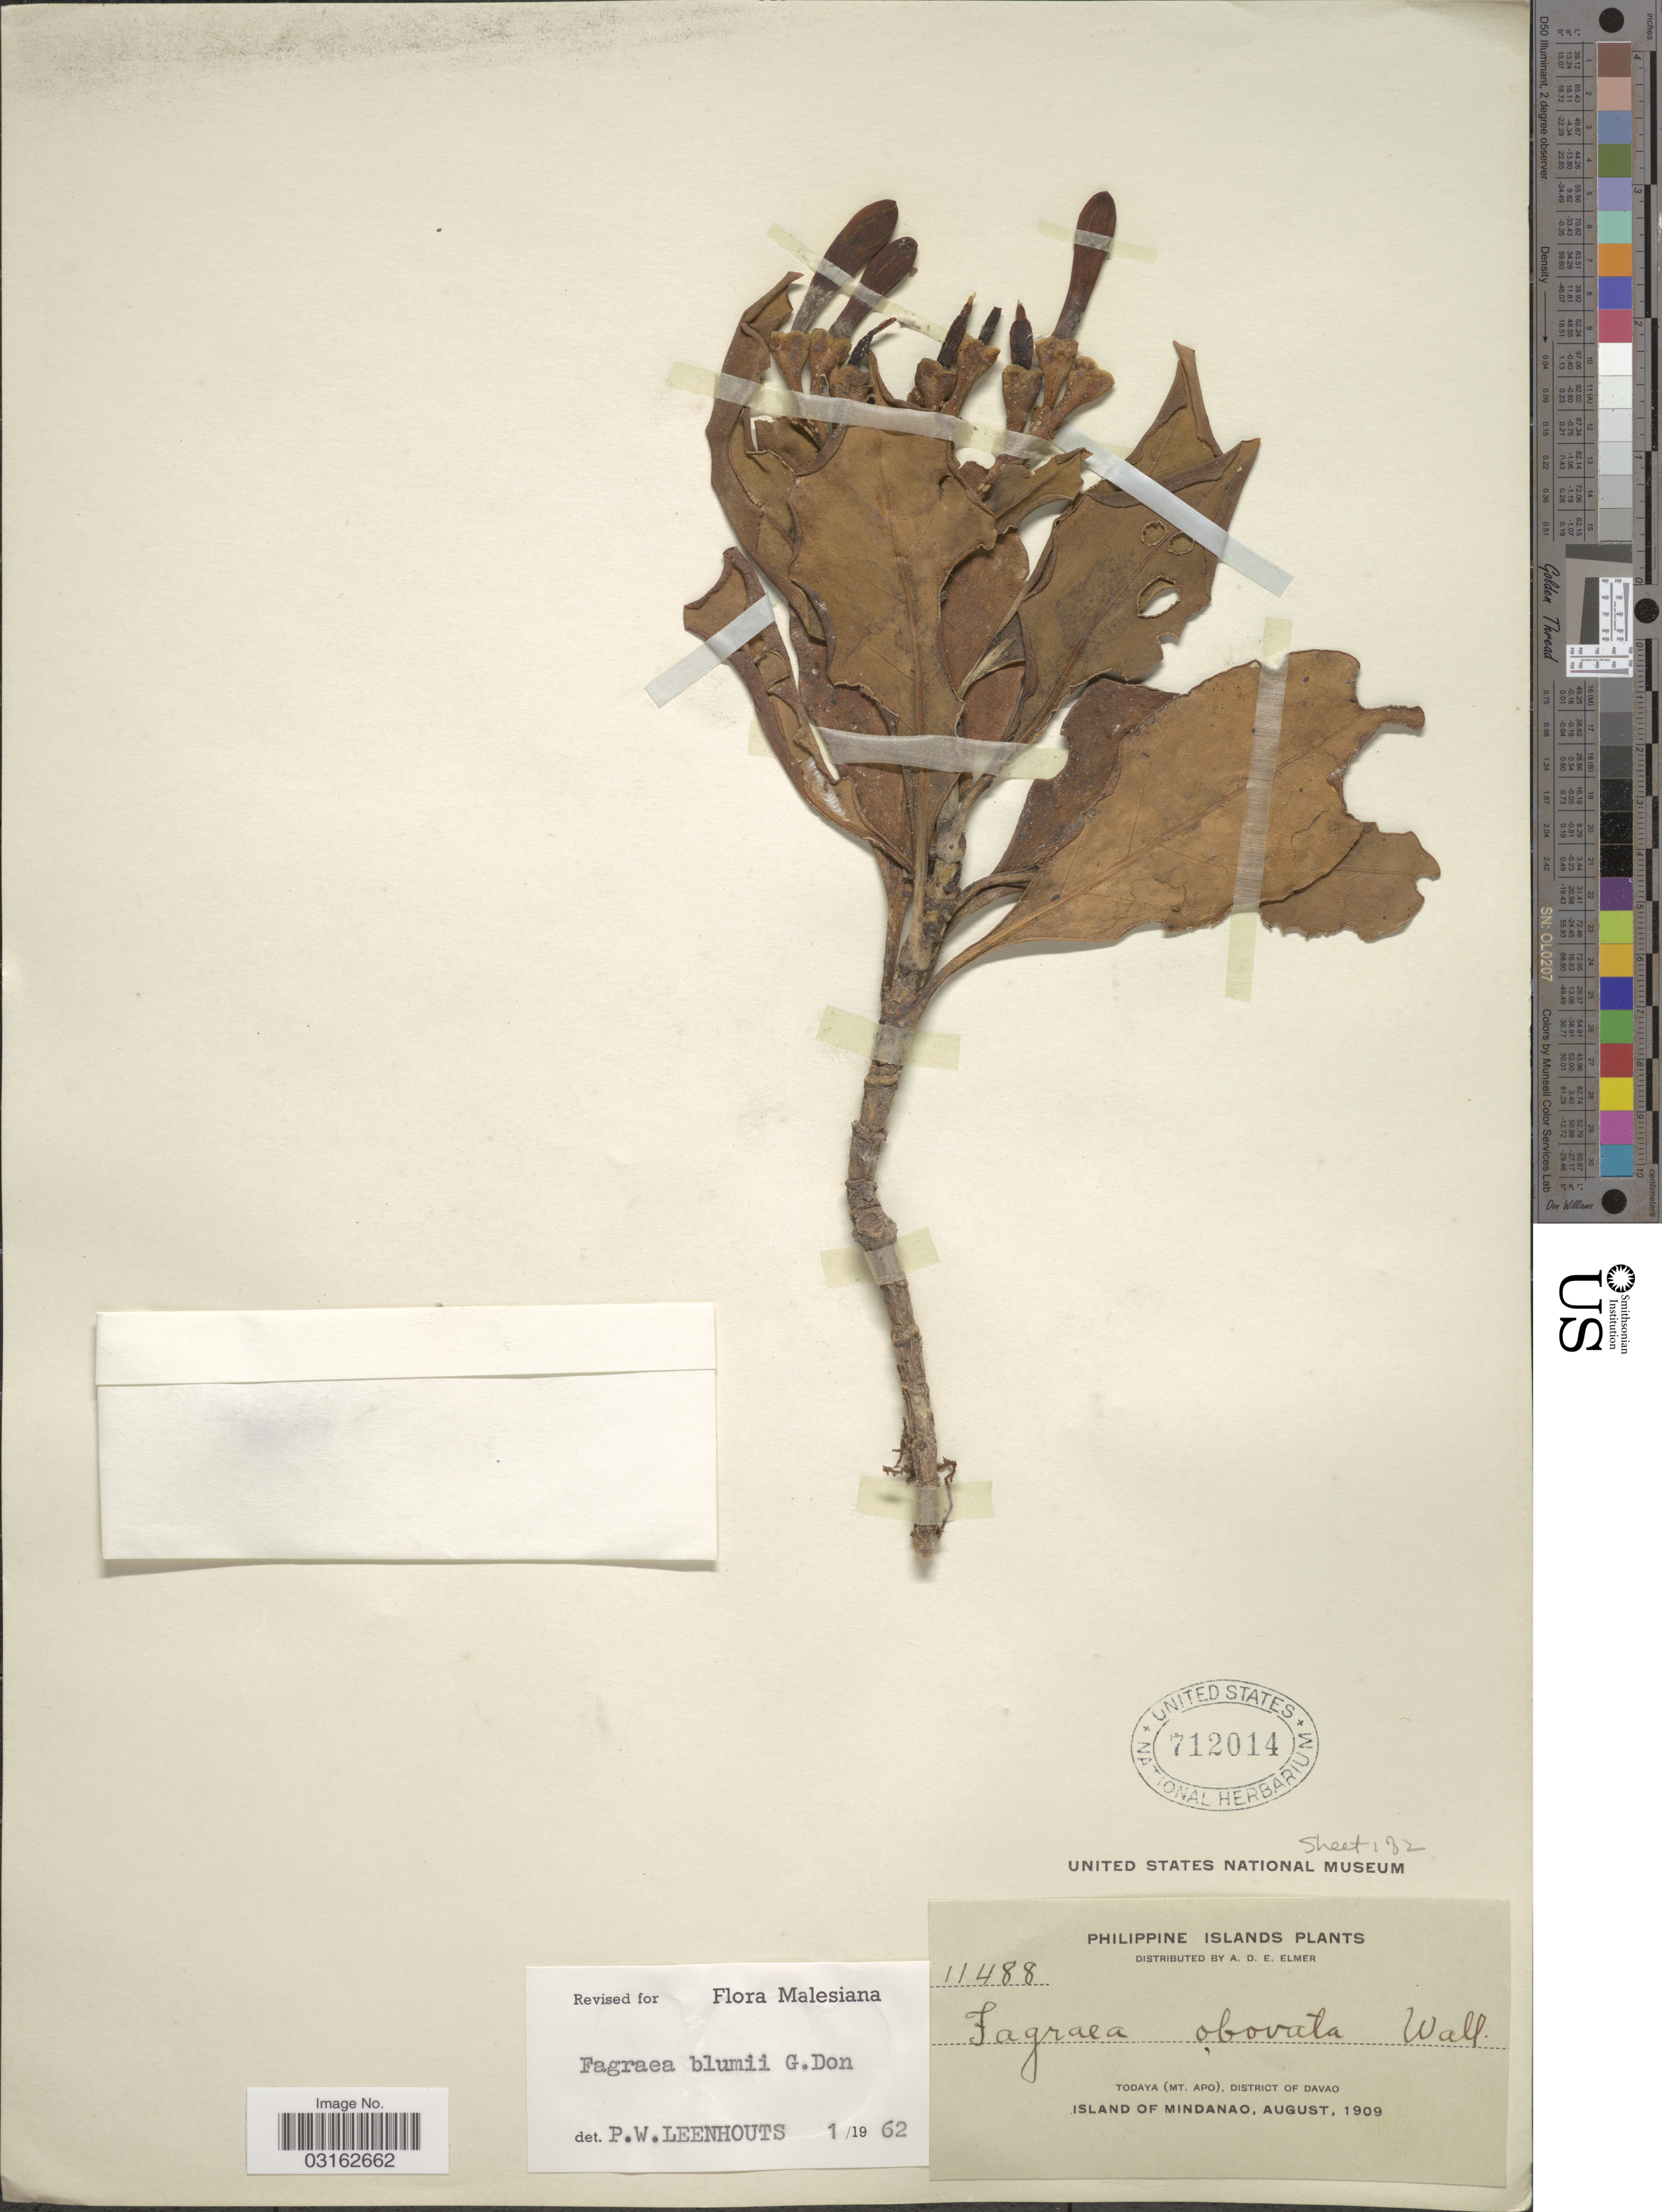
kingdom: Plantae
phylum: Tracheophyta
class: Magnoliopsida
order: Gentianales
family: Gentianaceae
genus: Fagraea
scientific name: Fagraea blumei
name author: G. Don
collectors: A. D. E. Elmer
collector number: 11488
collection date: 1909-08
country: Philippines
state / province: Davao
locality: Todaya (Mt. Apo), District of Davao, Island of Mindanao.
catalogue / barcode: US 712014